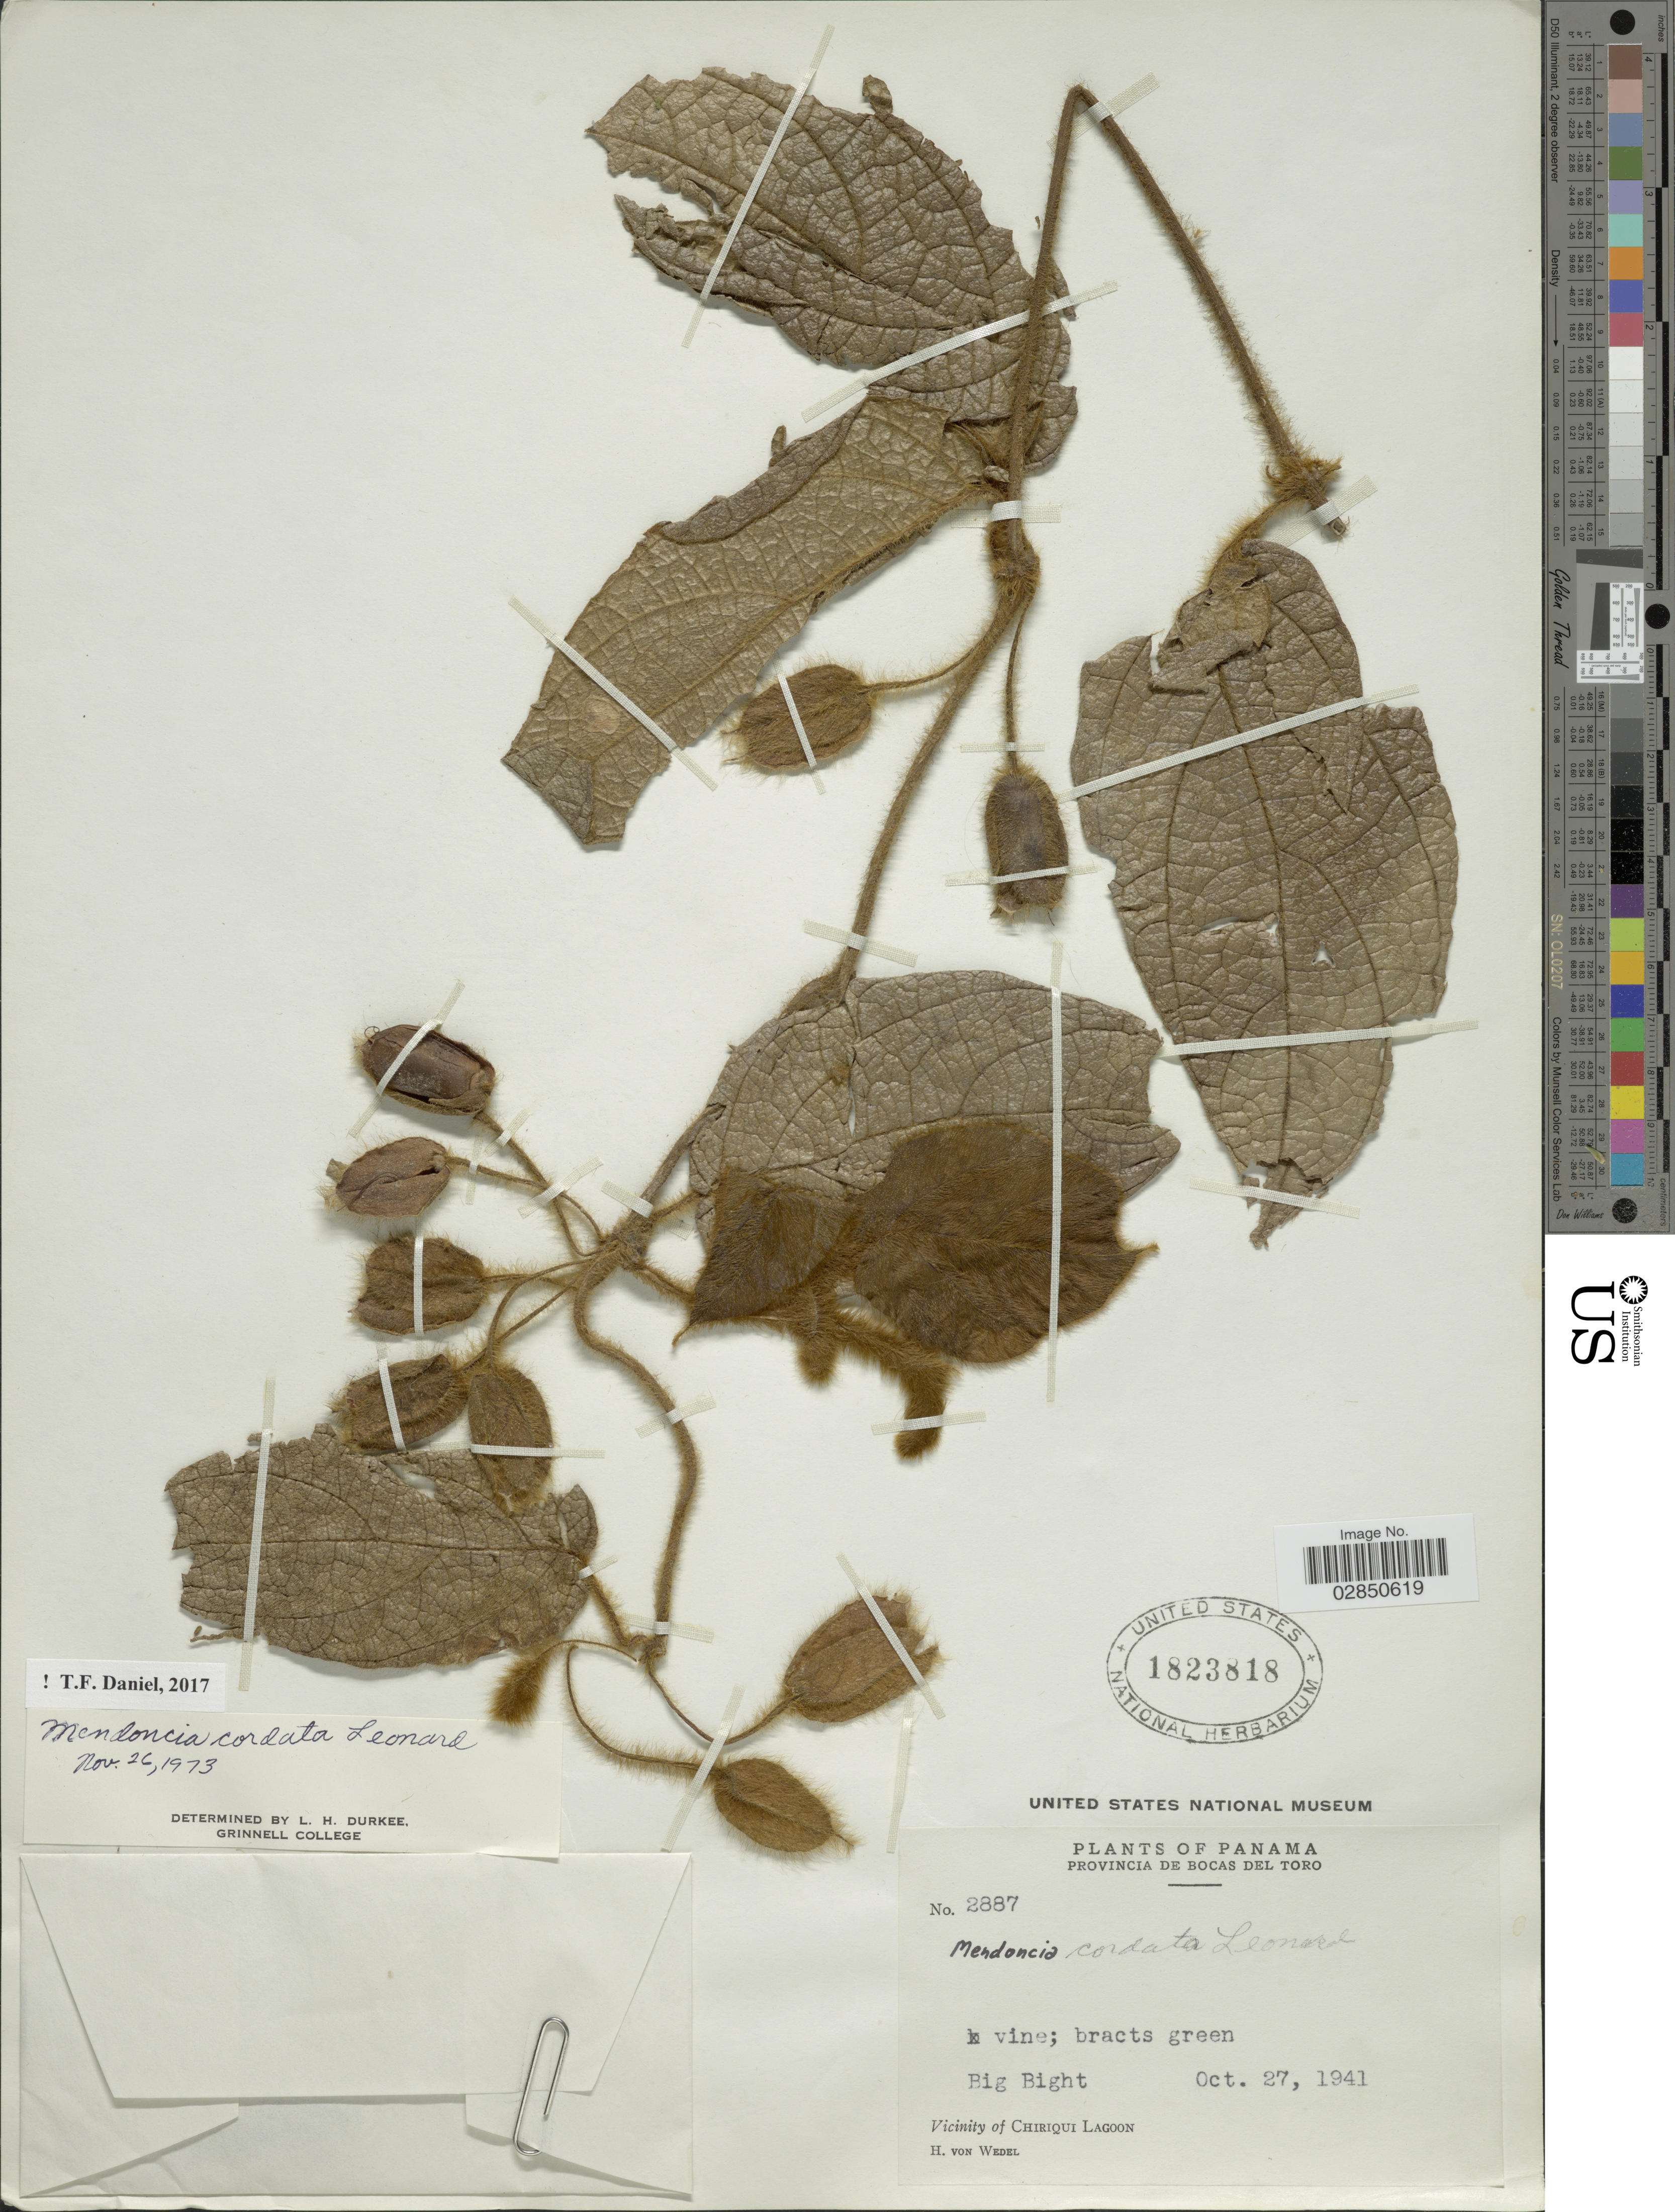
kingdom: Plantae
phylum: Tracheophyta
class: Magnoliopsida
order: Lamiales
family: Acanthaceae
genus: Mendoncia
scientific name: Mendoncia cordata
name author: Leonard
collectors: H. von Wedel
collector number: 2887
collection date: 1941-10-27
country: Panama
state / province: Bocas del Toro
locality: Provincia De Bocas Del Toro, Big Bight, Vicinity of Chiriqui Lagoon.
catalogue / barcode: US 1823818